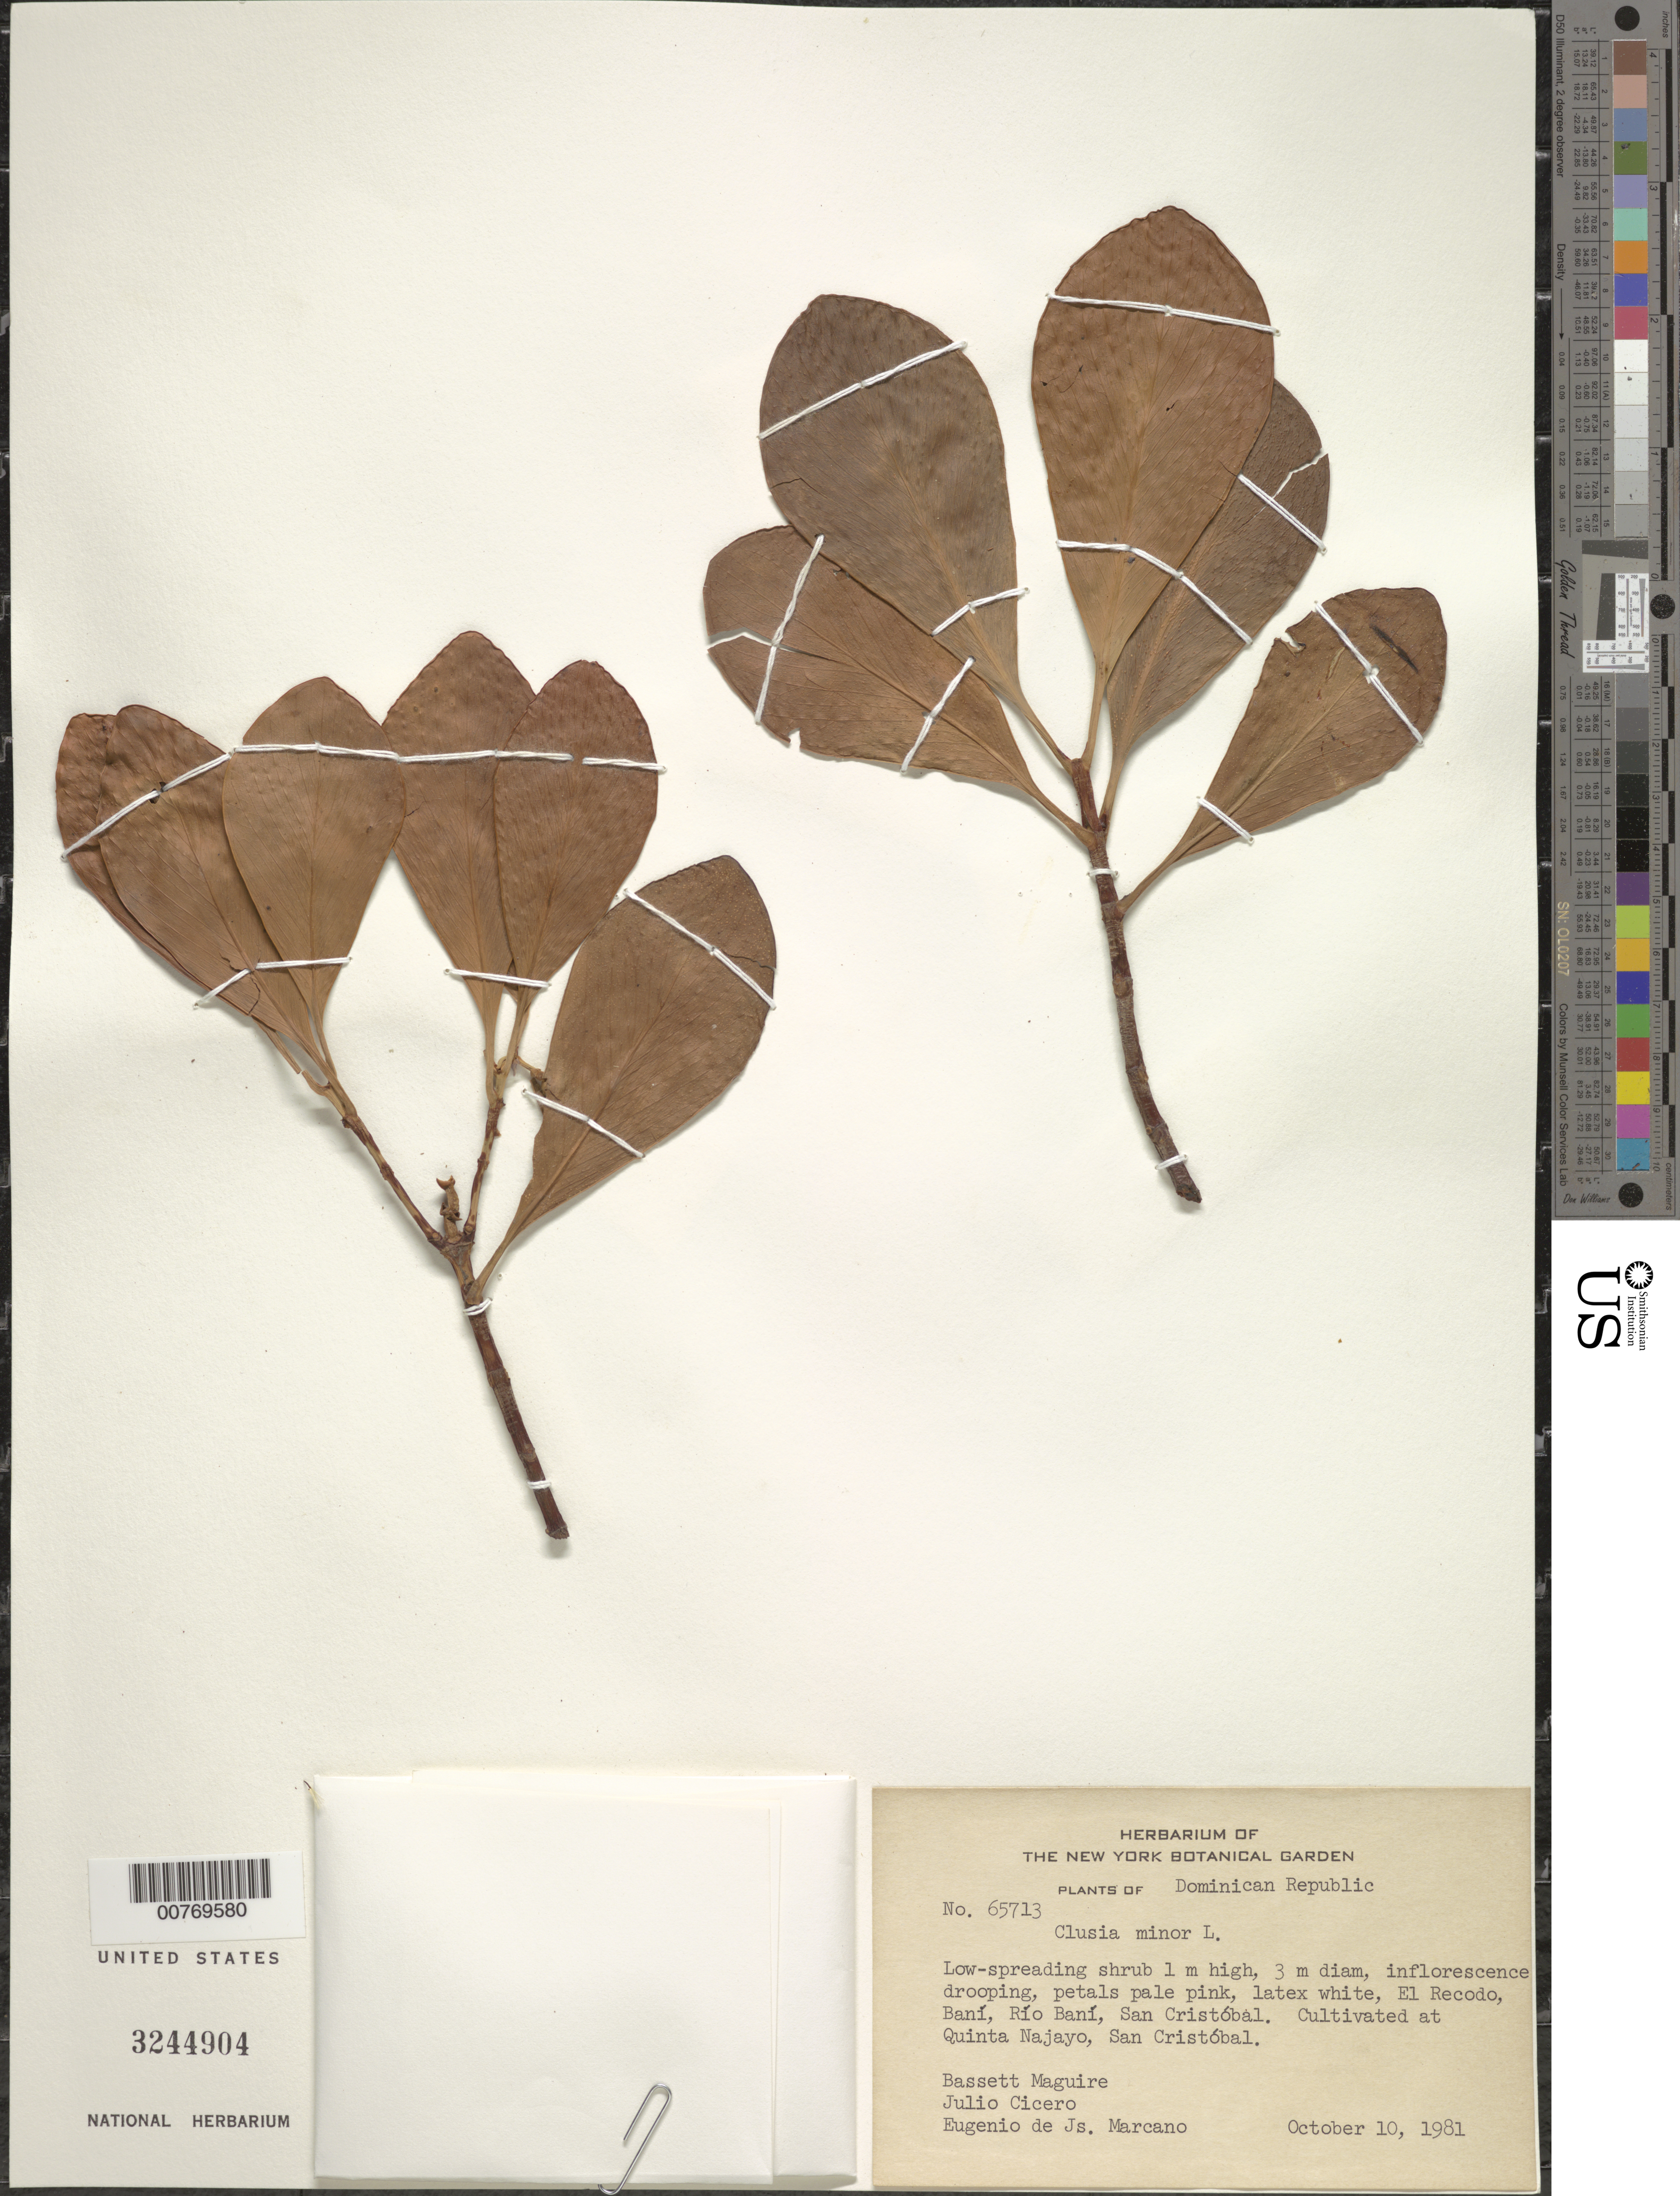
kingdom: Plantae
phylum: Tracheophyta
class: Magnoliopsida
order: Malpighiales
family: Clusiaceae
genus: Clusia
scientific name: Clusia minor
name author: L.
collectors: B. Maguire, J. Cicero & E. J. Marcano F.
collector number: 65713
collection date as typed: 10 Oct 1981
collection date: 1981-10-10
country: Dominican Republic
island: Hispaniola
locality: El Recoco, Banó, Rio Banói, San Cristóbal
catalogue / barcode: US 3244904